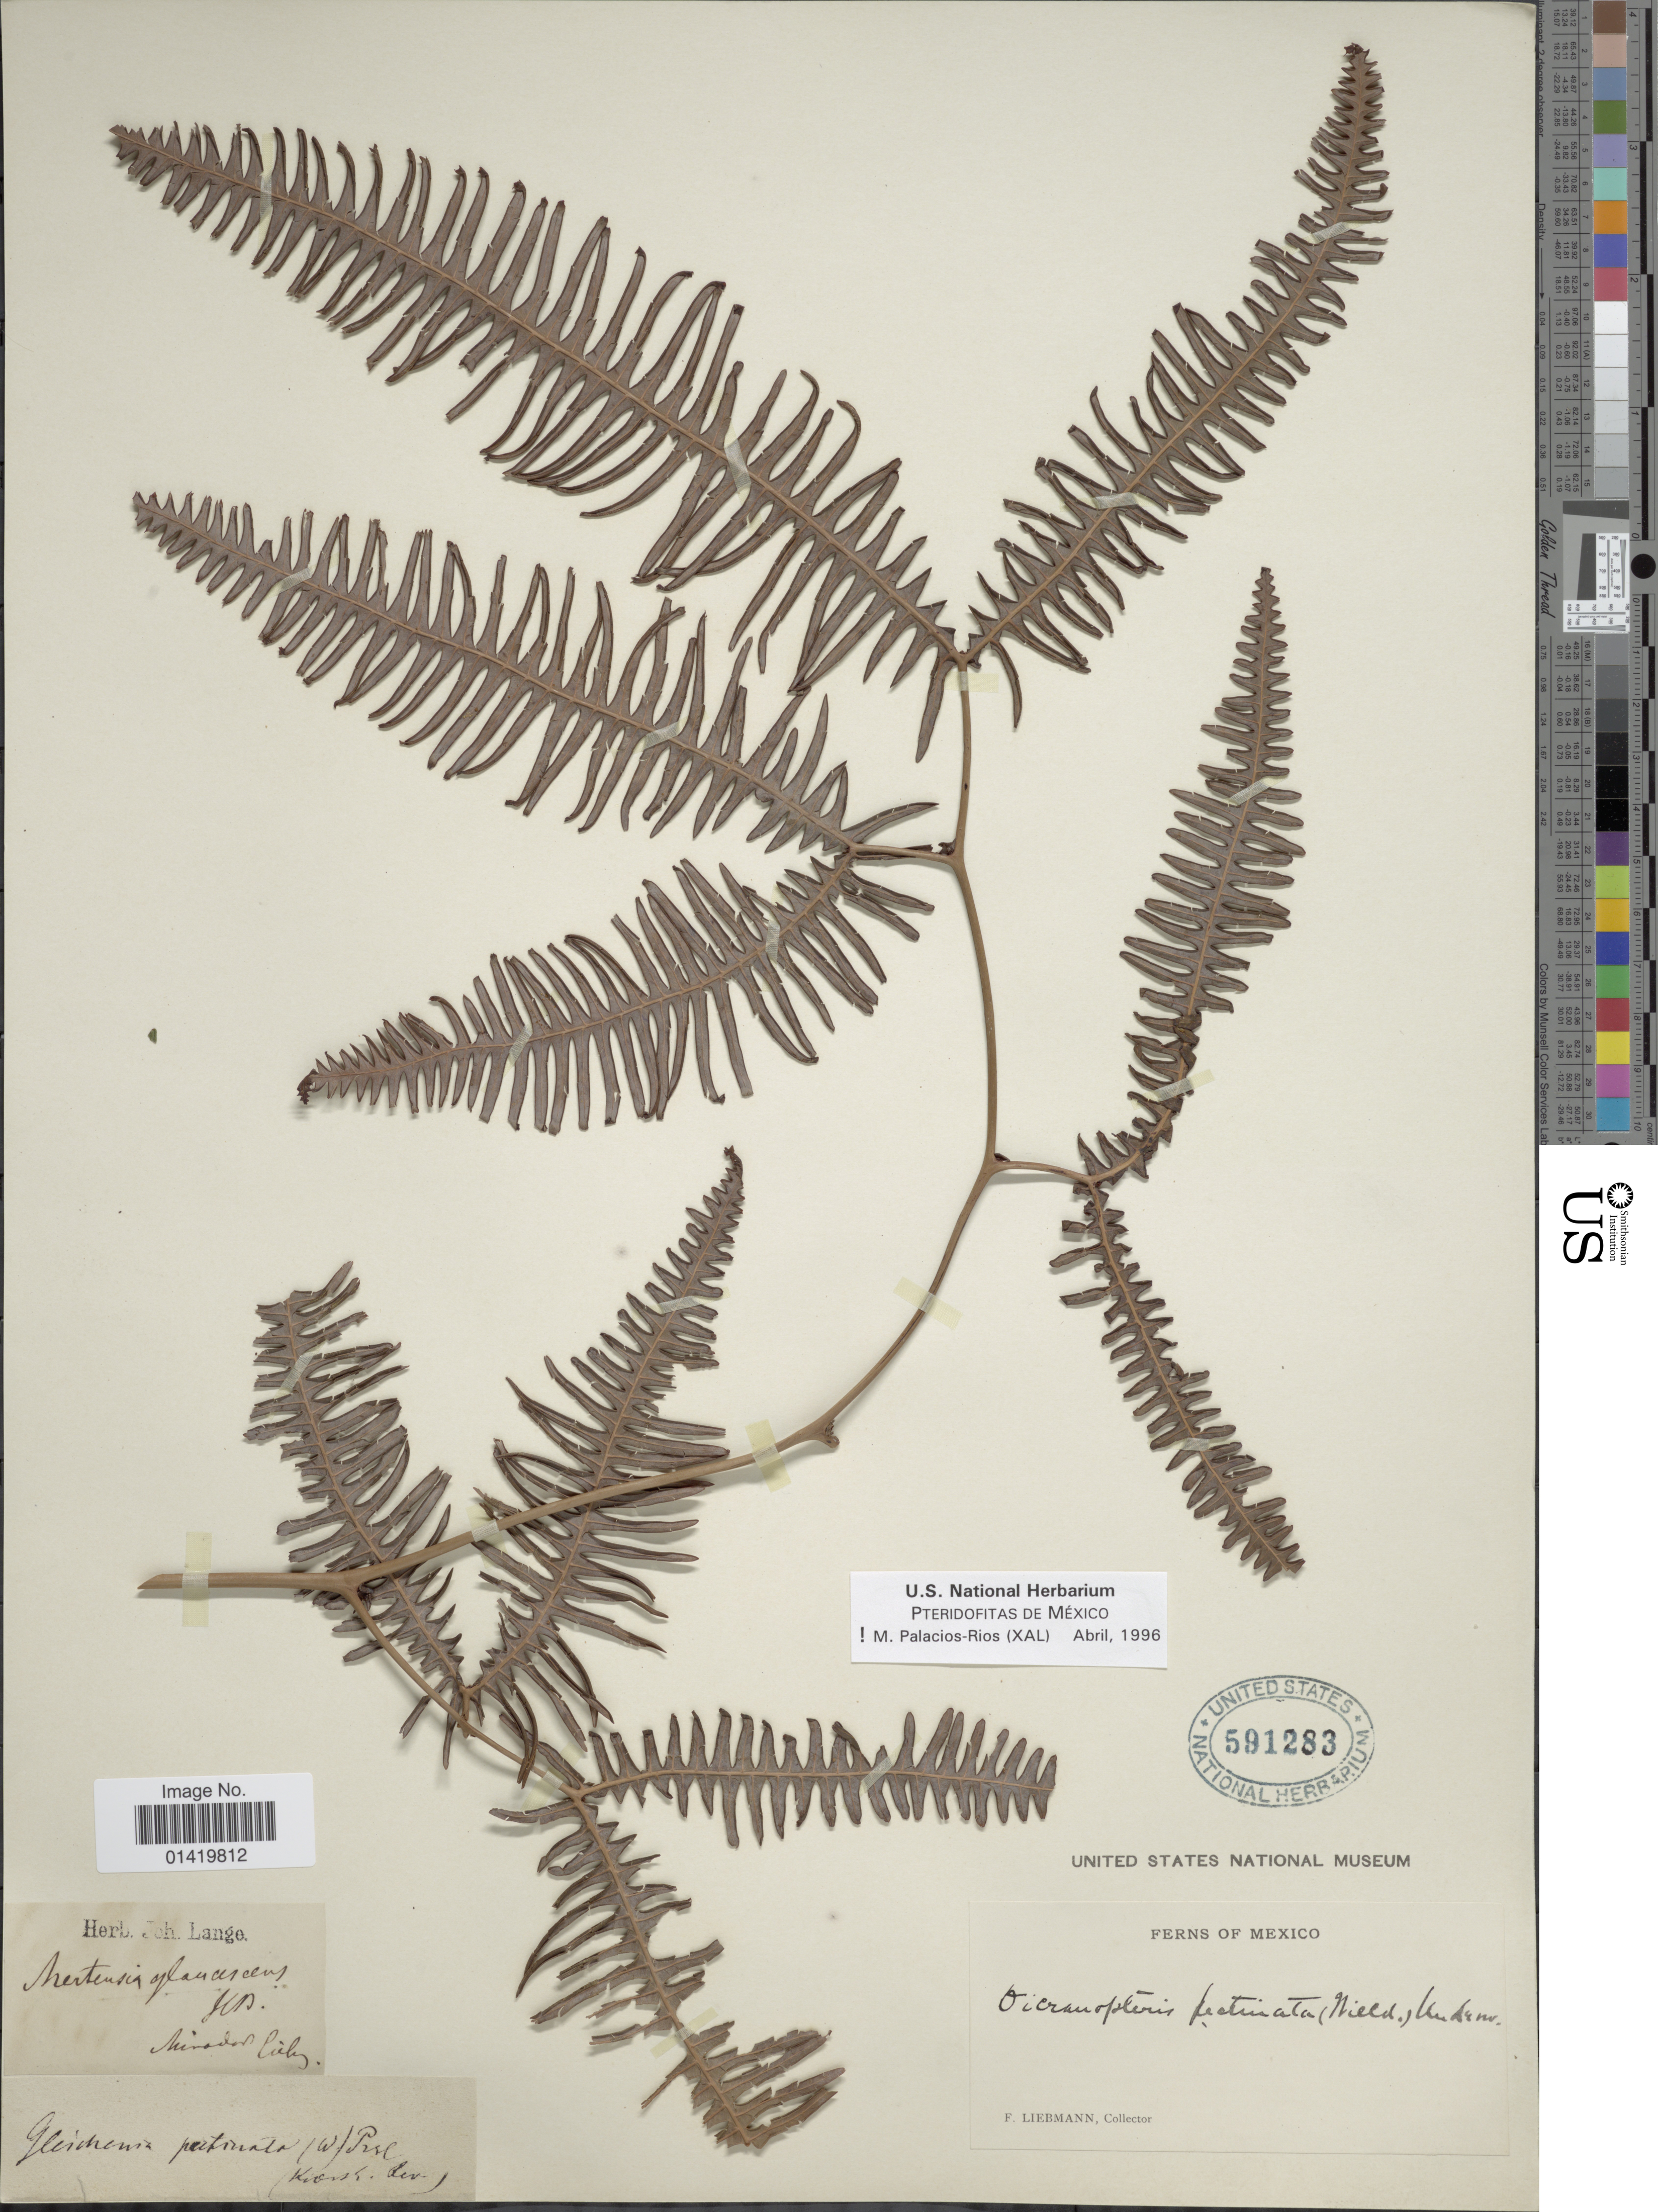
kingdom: Plantae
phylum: Tracheophyta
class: Polypodiopsida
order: Gleicheniales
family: Gleicheniaceae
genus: Gleichenella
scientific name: Gleichenella pectinata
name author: (Willd.) Ching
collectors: F. Liebmann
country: Mexico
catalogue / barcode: US 591283